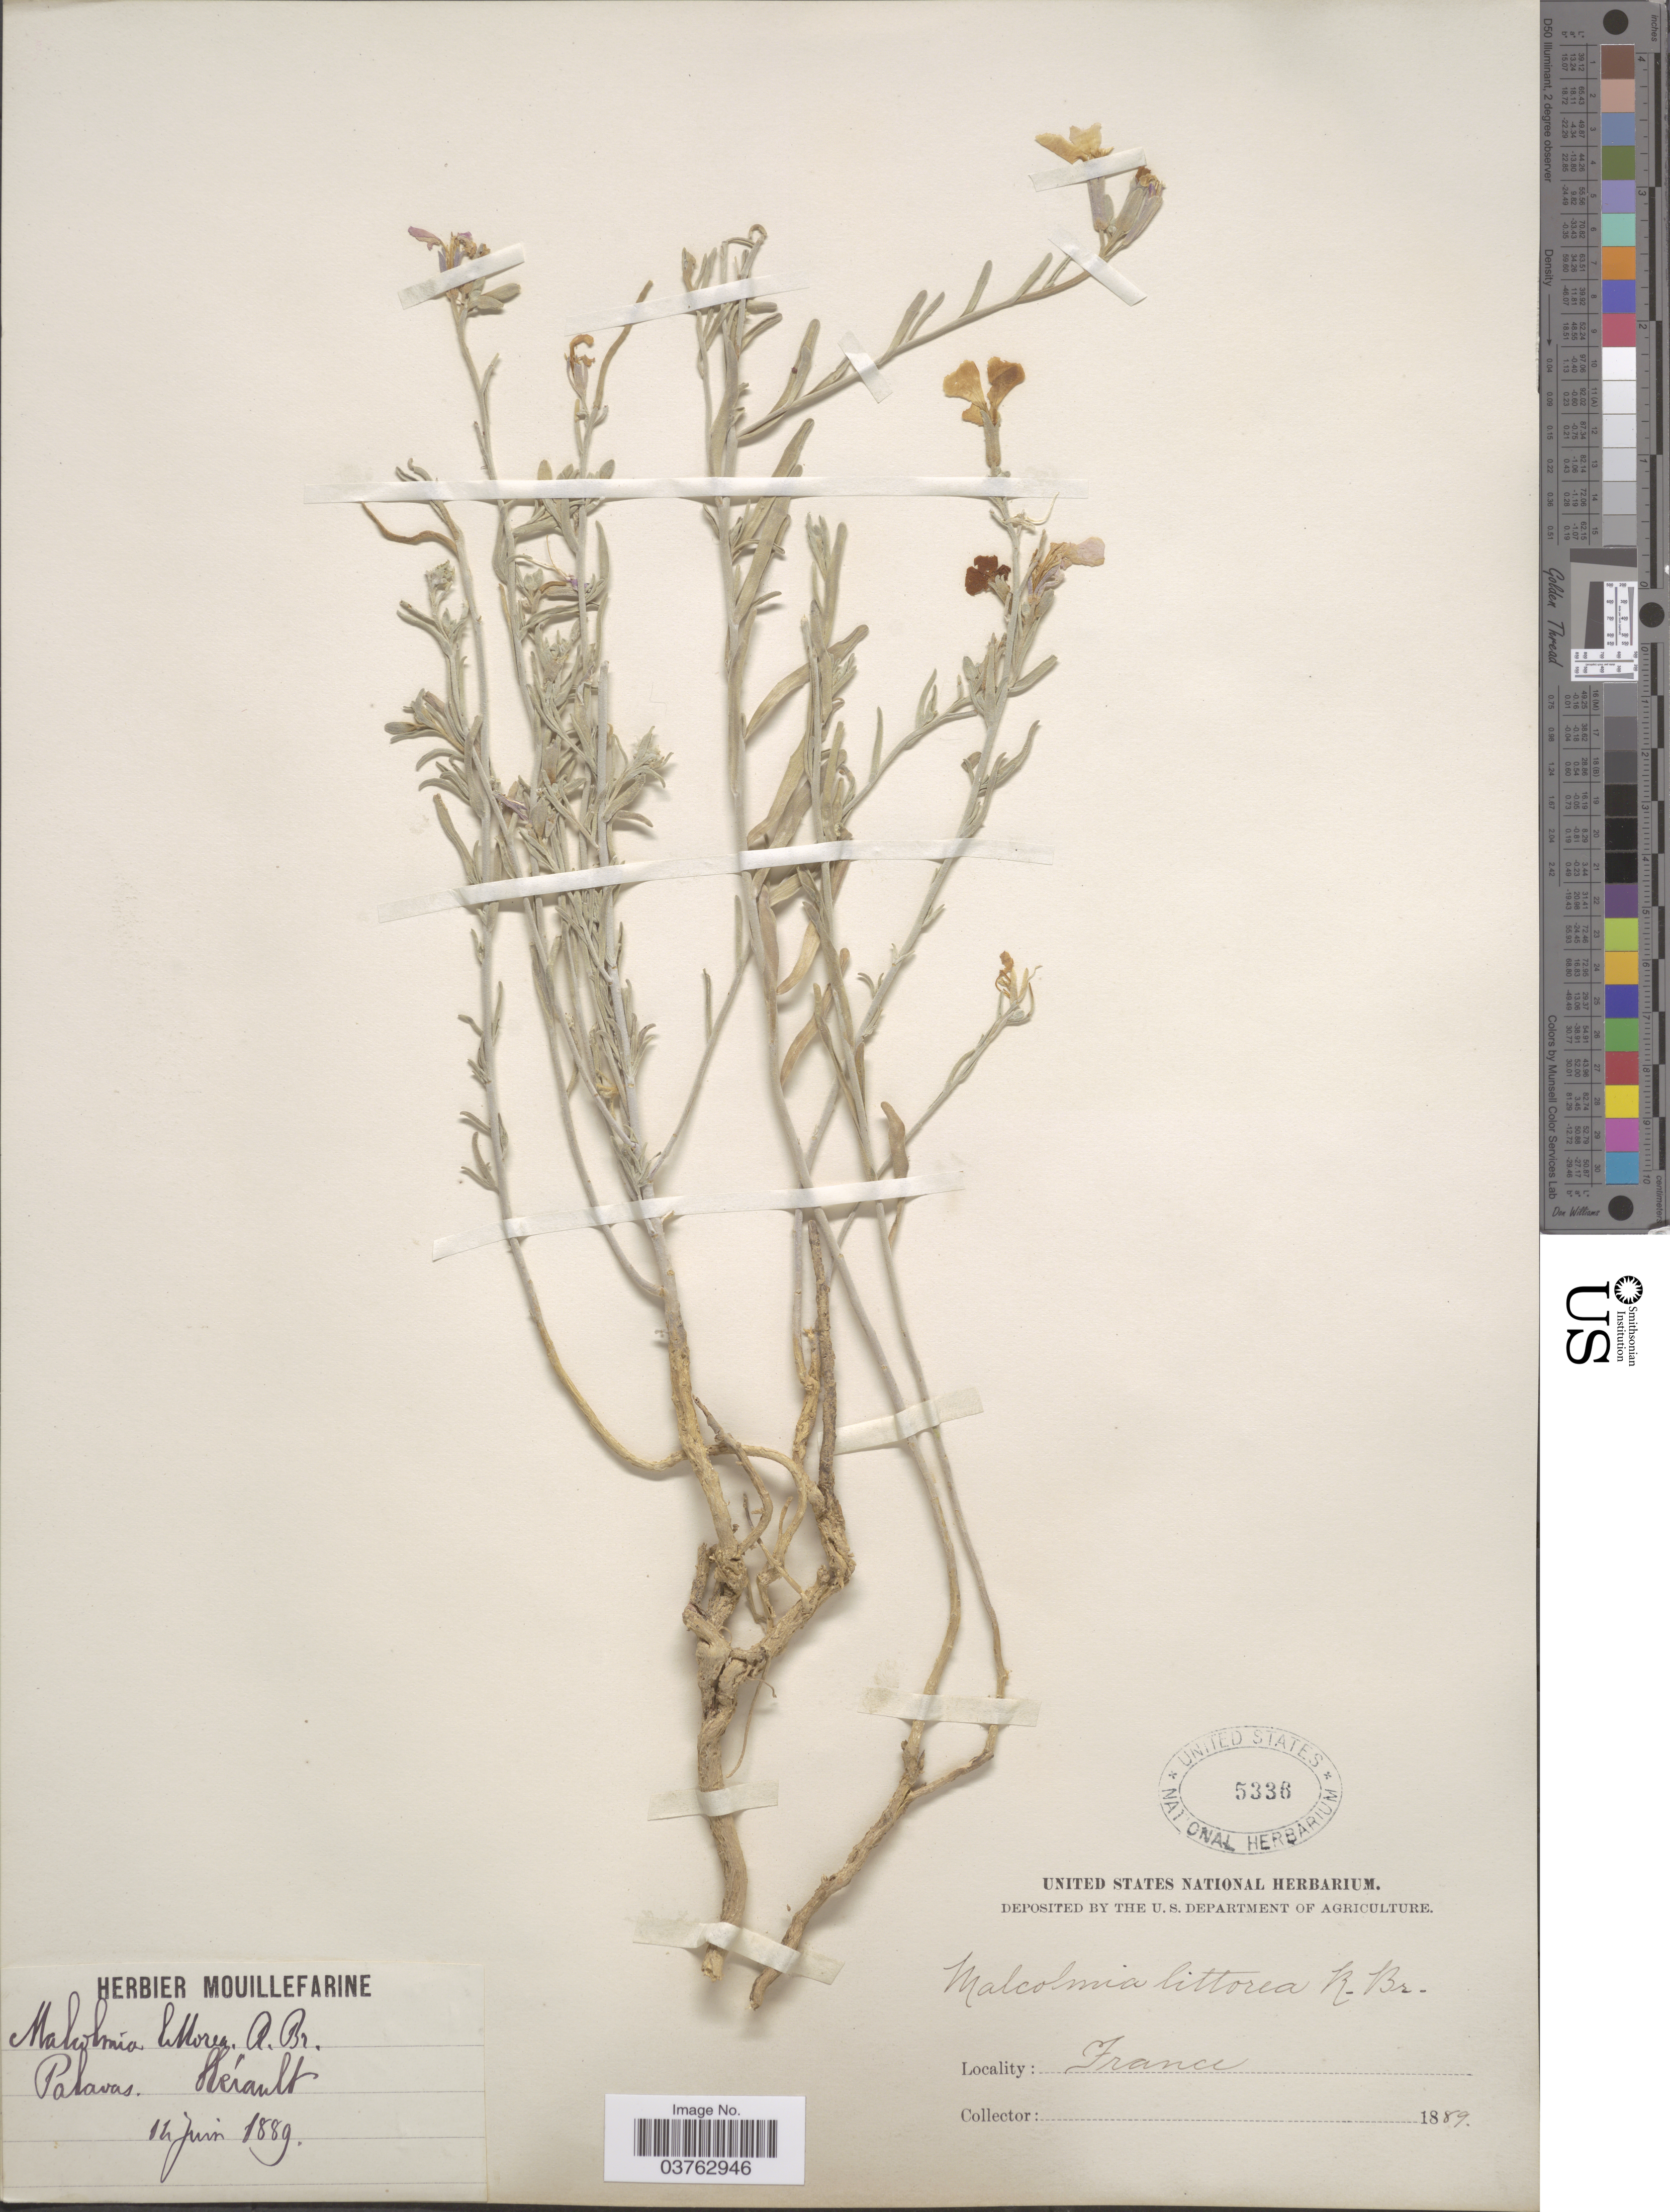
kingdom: Plantae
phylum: Tracheophyta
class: Magnoliopsida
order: Brassicales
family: Brassicaceae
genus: Malcolmia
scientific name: Malcolmia littorea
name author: (L.) W.T. Aiton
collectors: ex herb. Mouillefarine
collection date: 1889-06-14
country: France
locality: Palavas. Hérault.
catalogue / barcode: US 5336